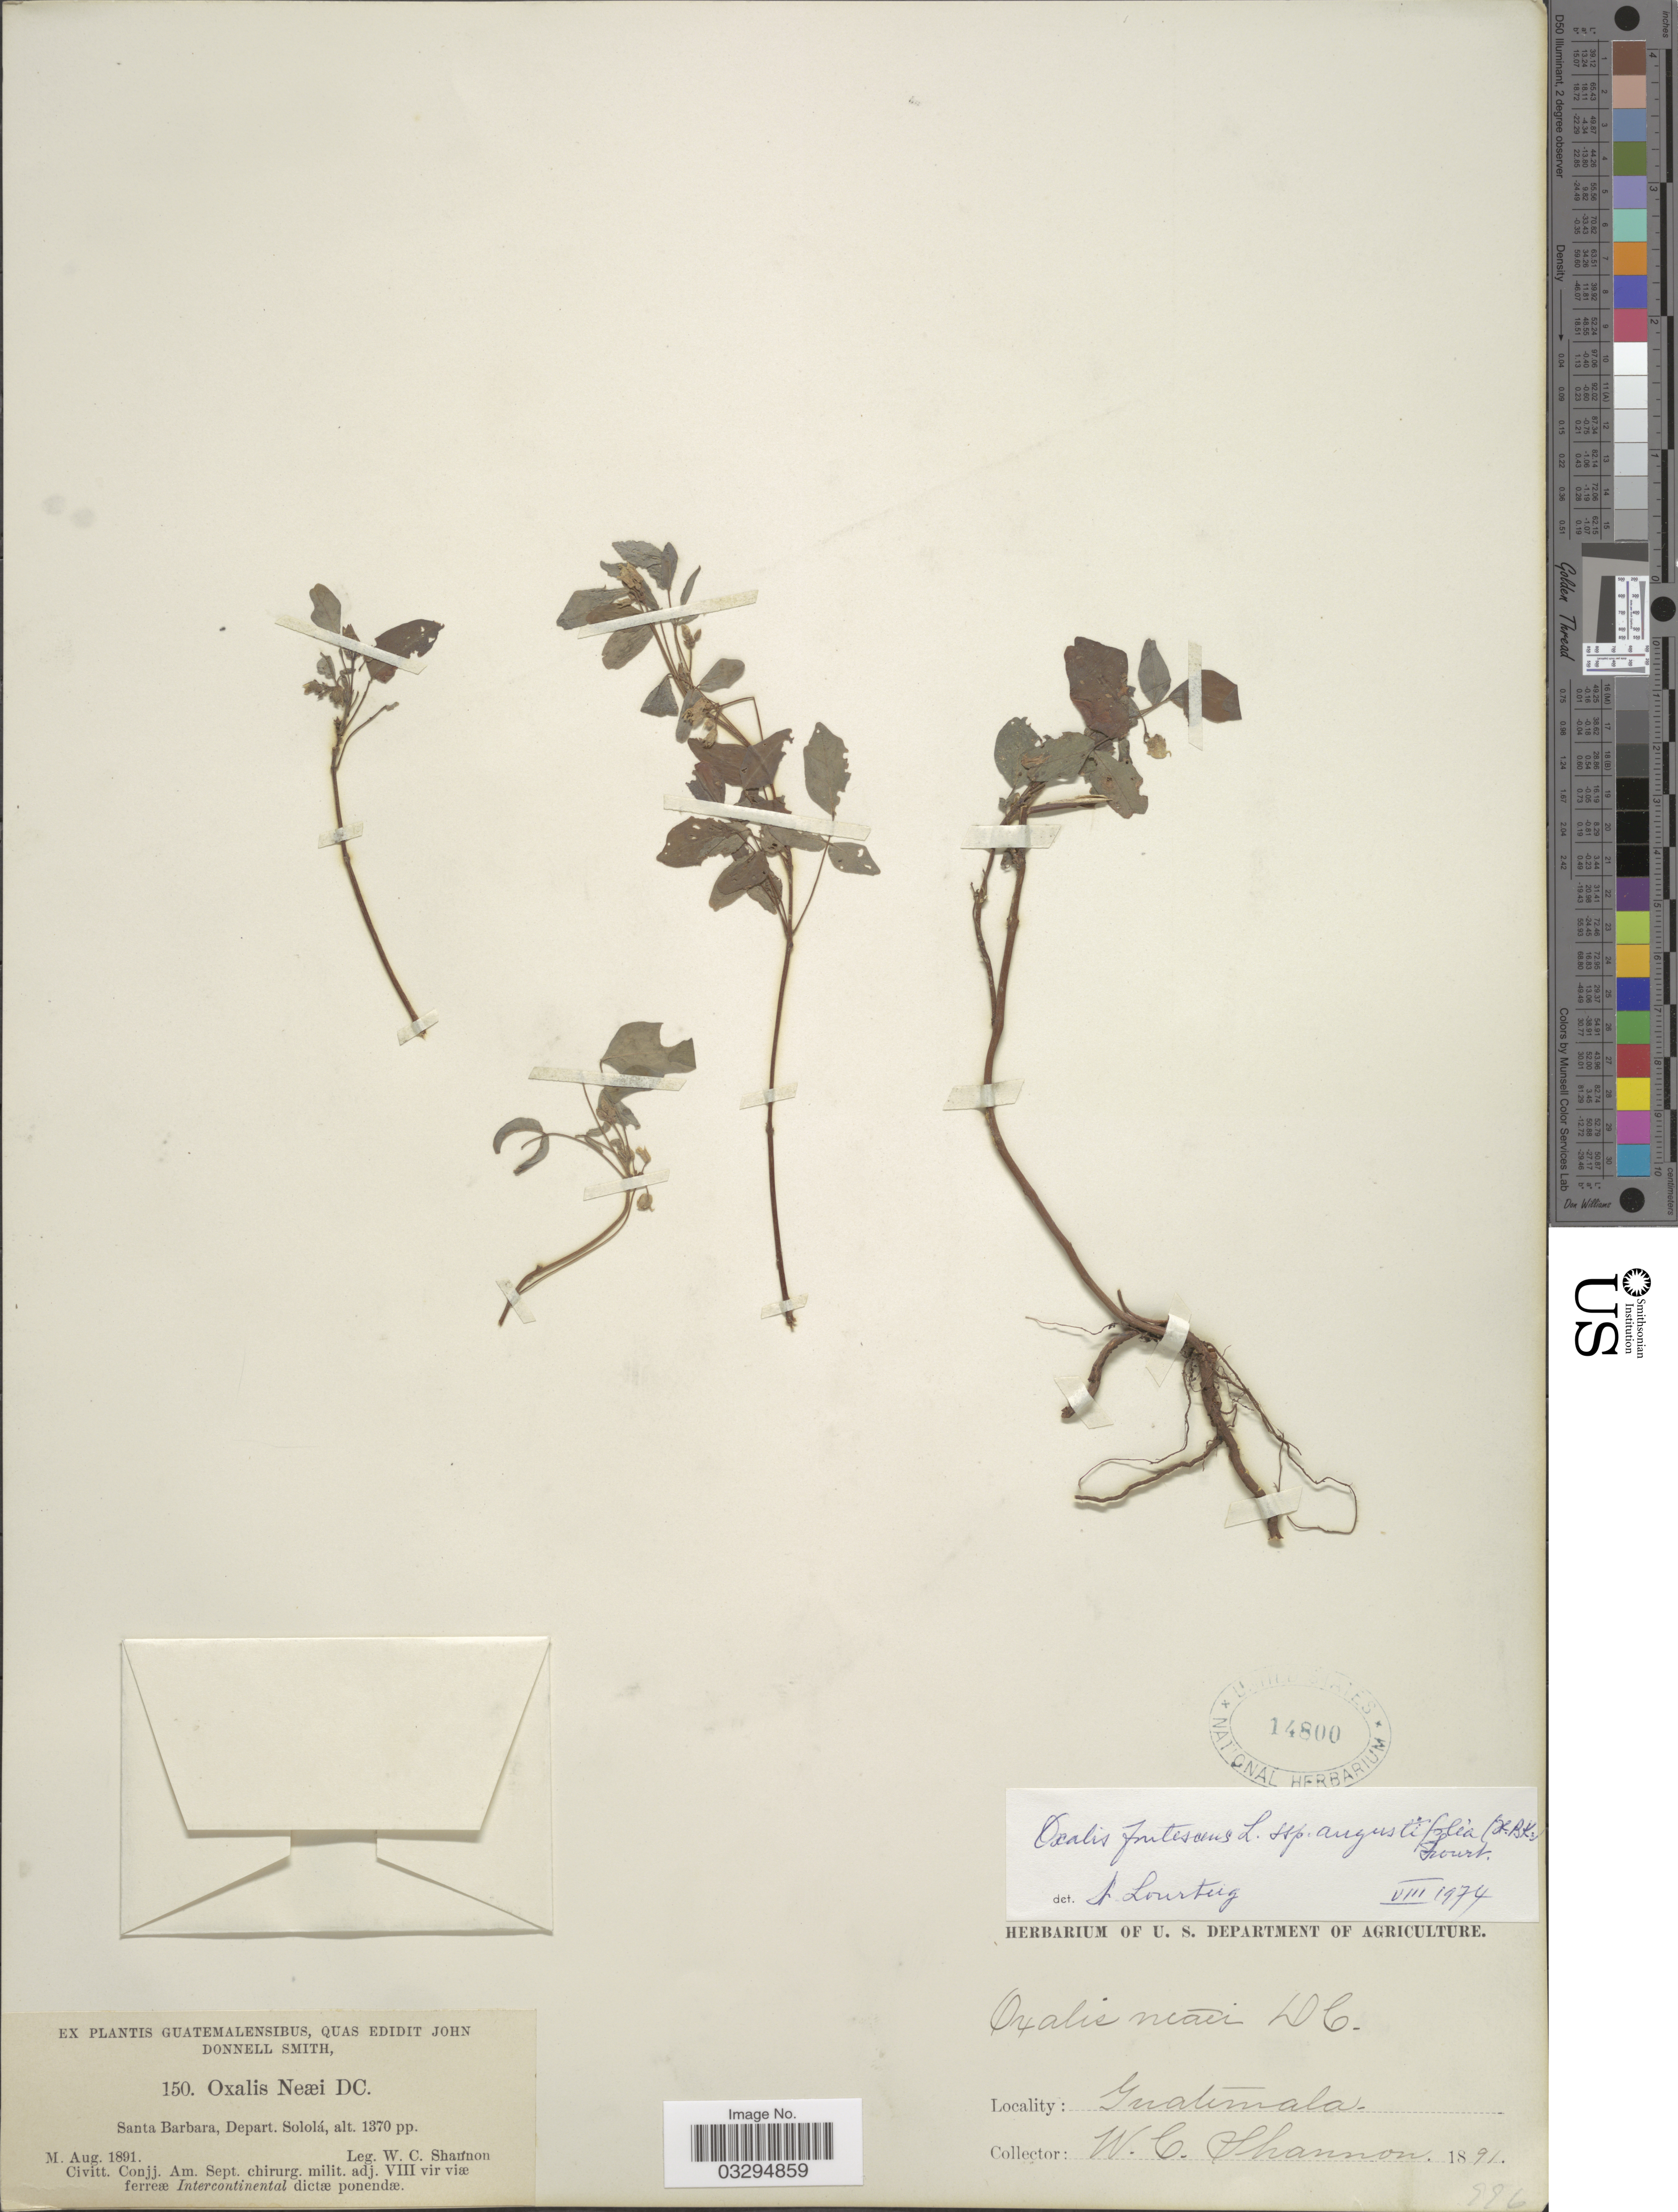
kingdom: Plantae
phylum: Tracheophyta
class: Magnoliopsida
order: Oxalidales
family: Oxalidaceae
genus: Oxalis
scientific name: Oxalis frutescens subsp. angustifolia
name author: (Kunth) Lourteig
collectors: W. C. Shannon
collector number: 150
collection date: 1891-08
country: Guatemala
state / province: Sololá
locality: Santa Barbara, Depart. Sololá.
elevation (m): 418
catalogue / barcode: US 14800